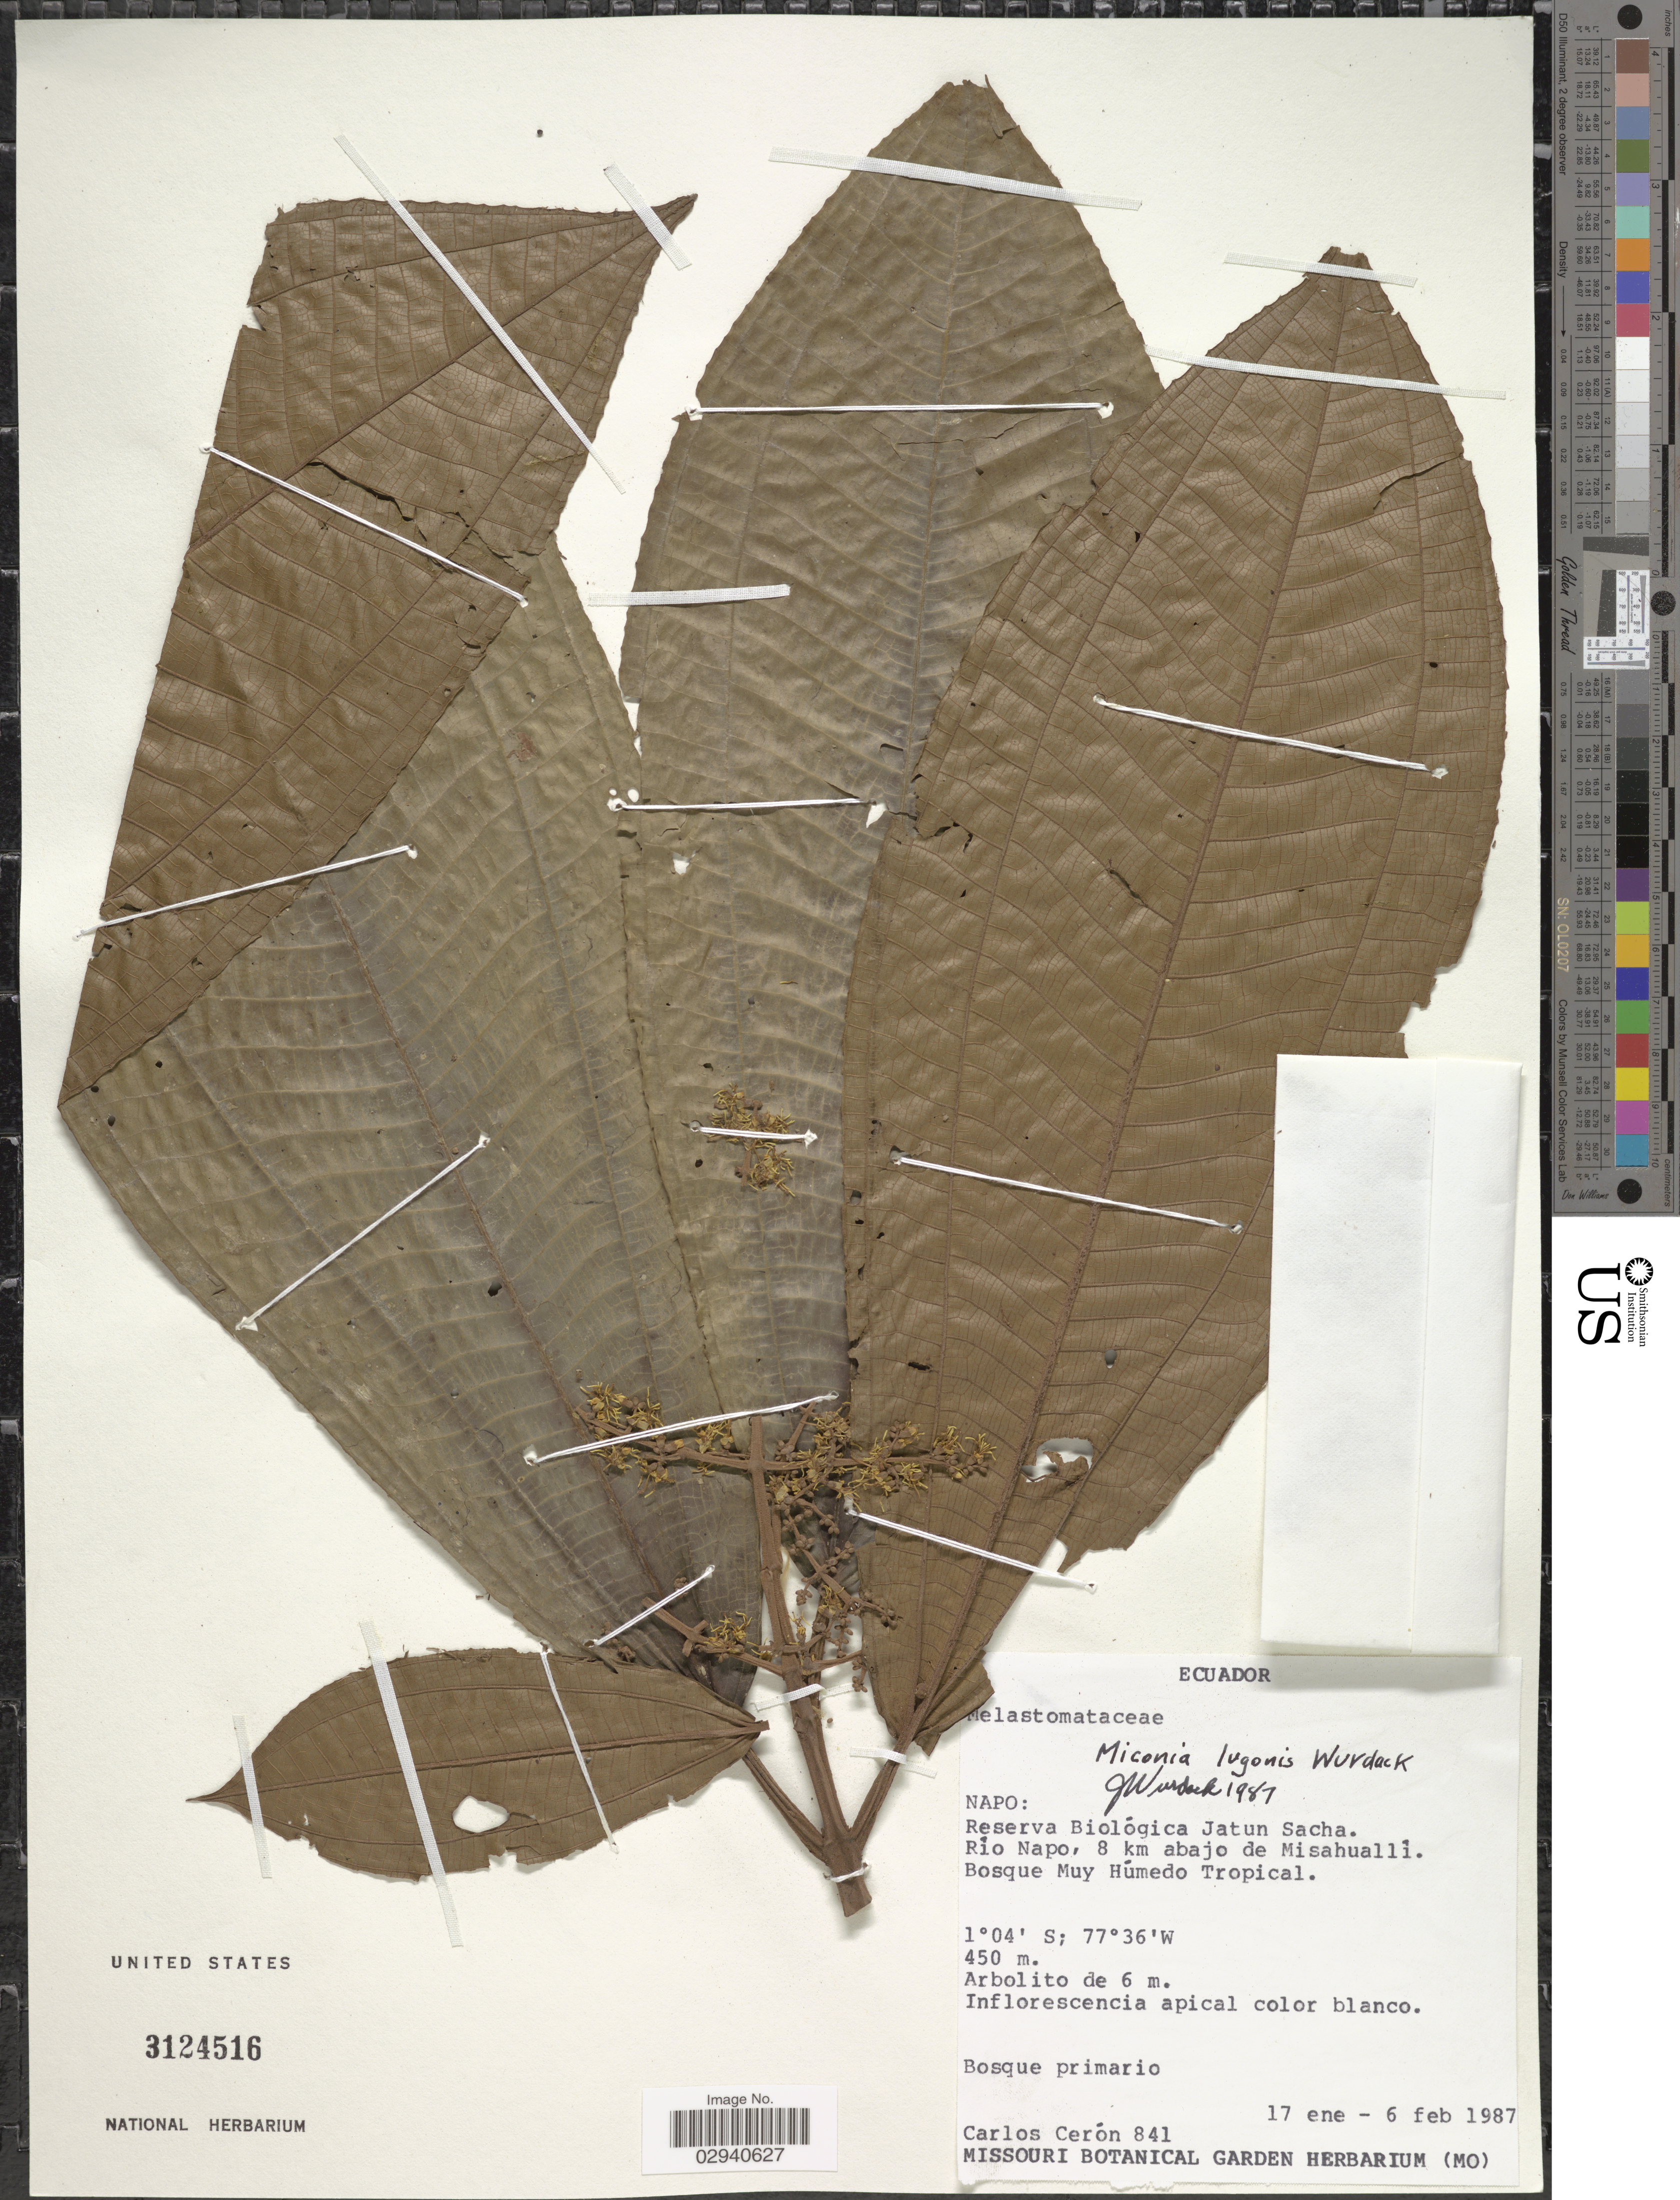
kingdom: Plantae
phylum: Tracheophyta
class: Magnoliopsida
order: Myrtales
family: Melastomataceae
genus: Miconia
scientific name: Miconia lugonis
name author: Wurdack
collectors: C. E. Cerón M.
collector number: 841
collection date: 1987-01-17/1987-02-06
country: Ecuador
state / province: Napo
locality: Reserva Biológica Jatun Sacha. Río Napo, 8 km abajo de Misahuallí.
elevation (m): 450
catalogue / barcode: US 3124516